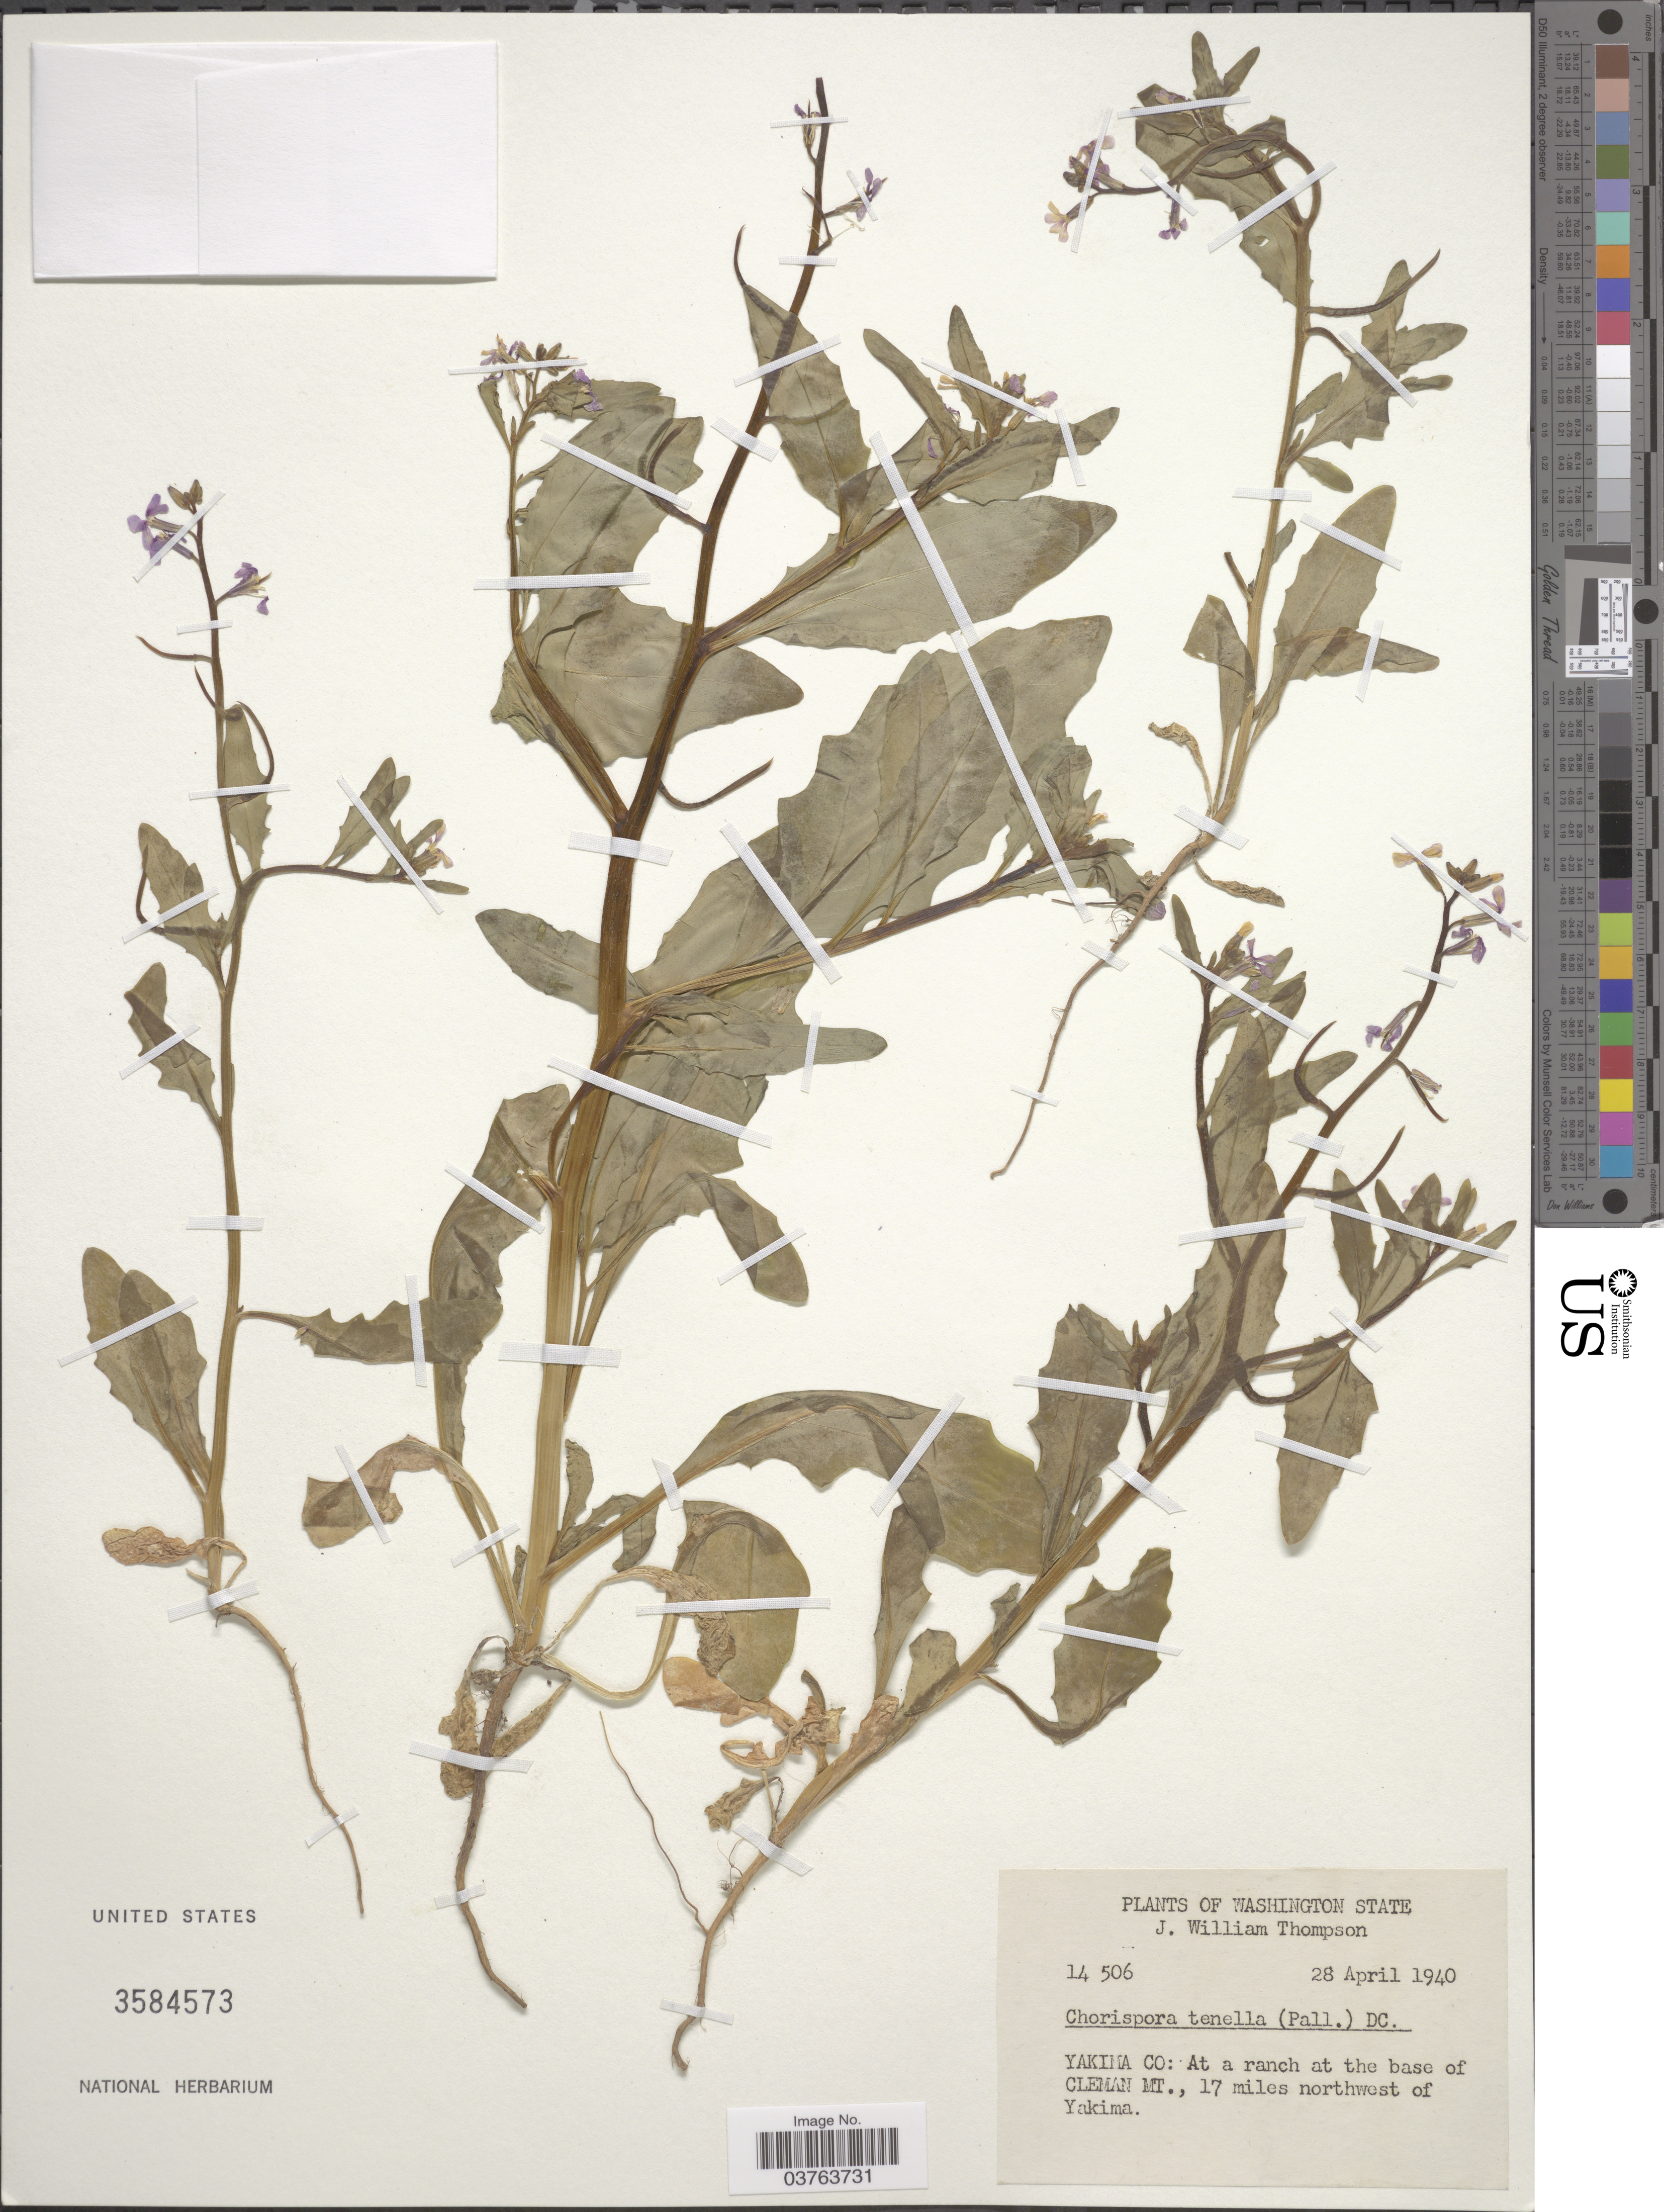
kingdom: Plantae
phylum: Tracheophyta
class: Magnoliopsida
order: Brassicales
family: Brassicaceae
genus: Chorispora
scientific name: Chorispora tenella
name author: DC.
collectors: J. W. Thompson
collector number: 14506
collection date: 1940-04-28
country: United States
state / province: Washington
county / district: Yakima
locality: Yakima Co.: At a ranch at the base of Cleman Mt., 17 miles northwest of Yakima.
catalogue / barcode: US 3584573